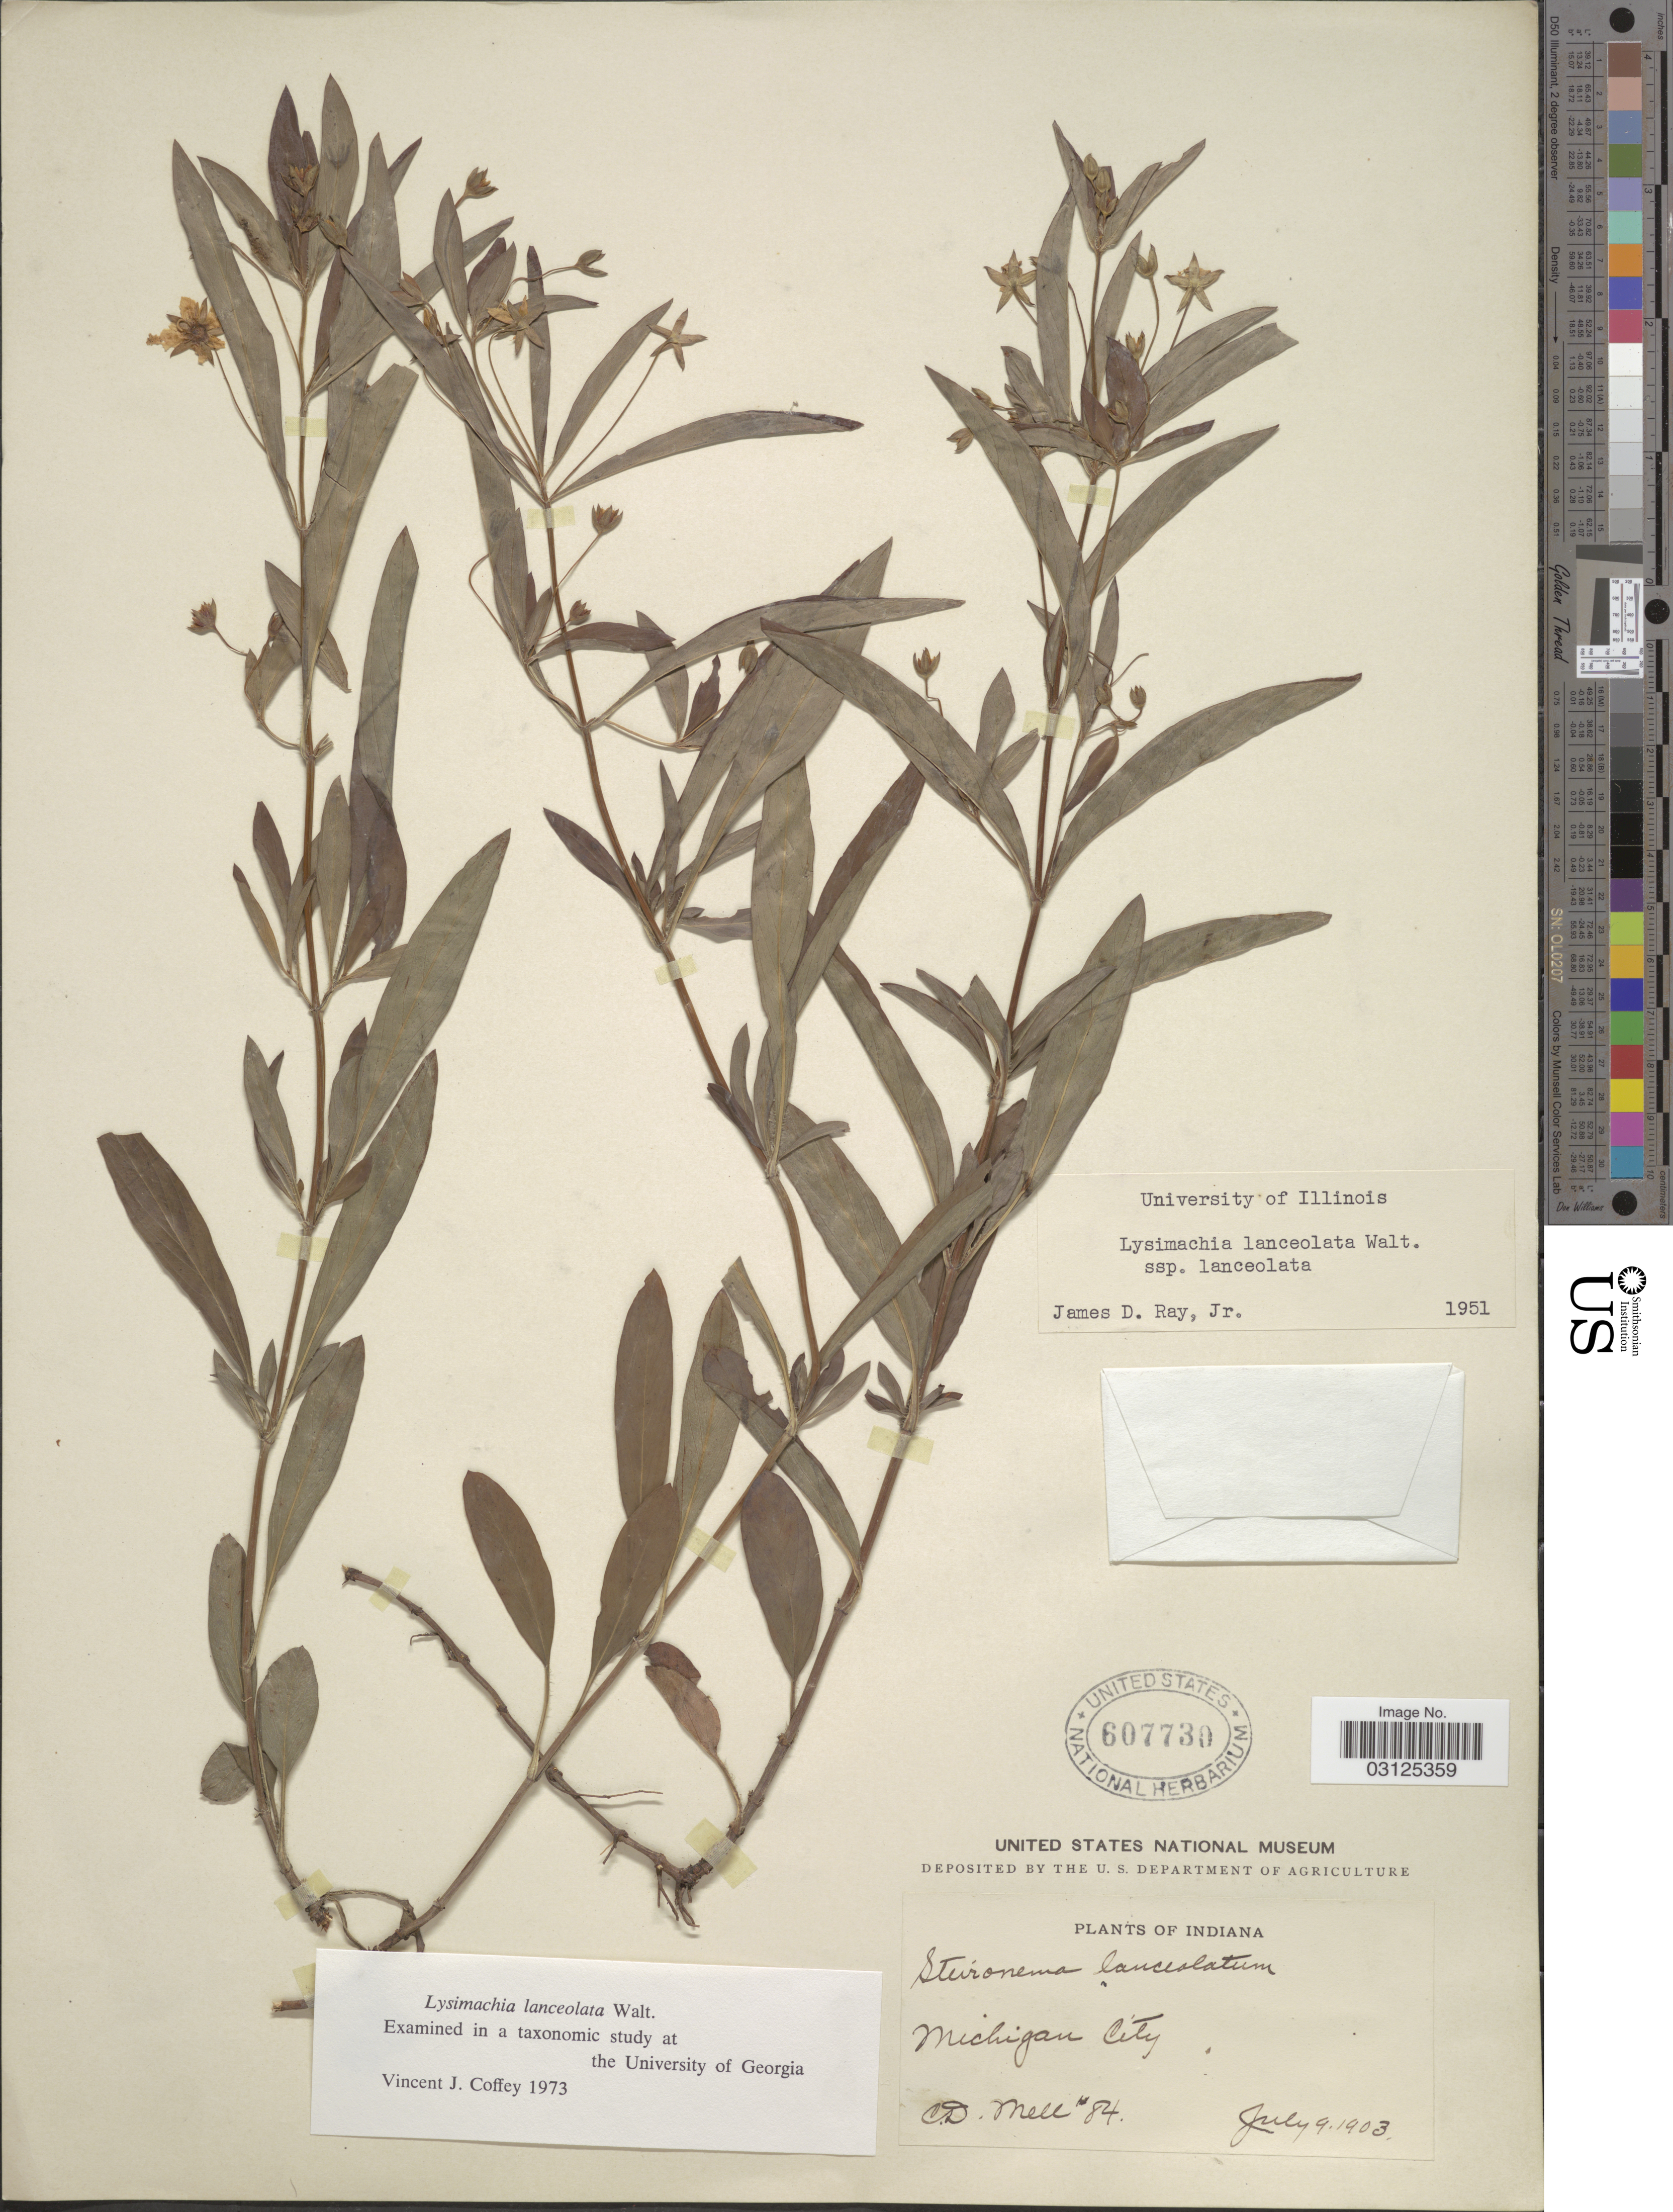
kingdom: Plantae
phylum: Tracheophyta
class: Magnoliopsida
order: Ericales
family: Primulaceae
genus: Lysimachia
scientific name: Lysimachia lanceolata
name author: Walter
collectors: C. D. Mell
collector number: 84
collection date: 1903-07-09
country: United States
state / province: Indiana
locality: Michigan City.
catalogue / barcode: US 607730